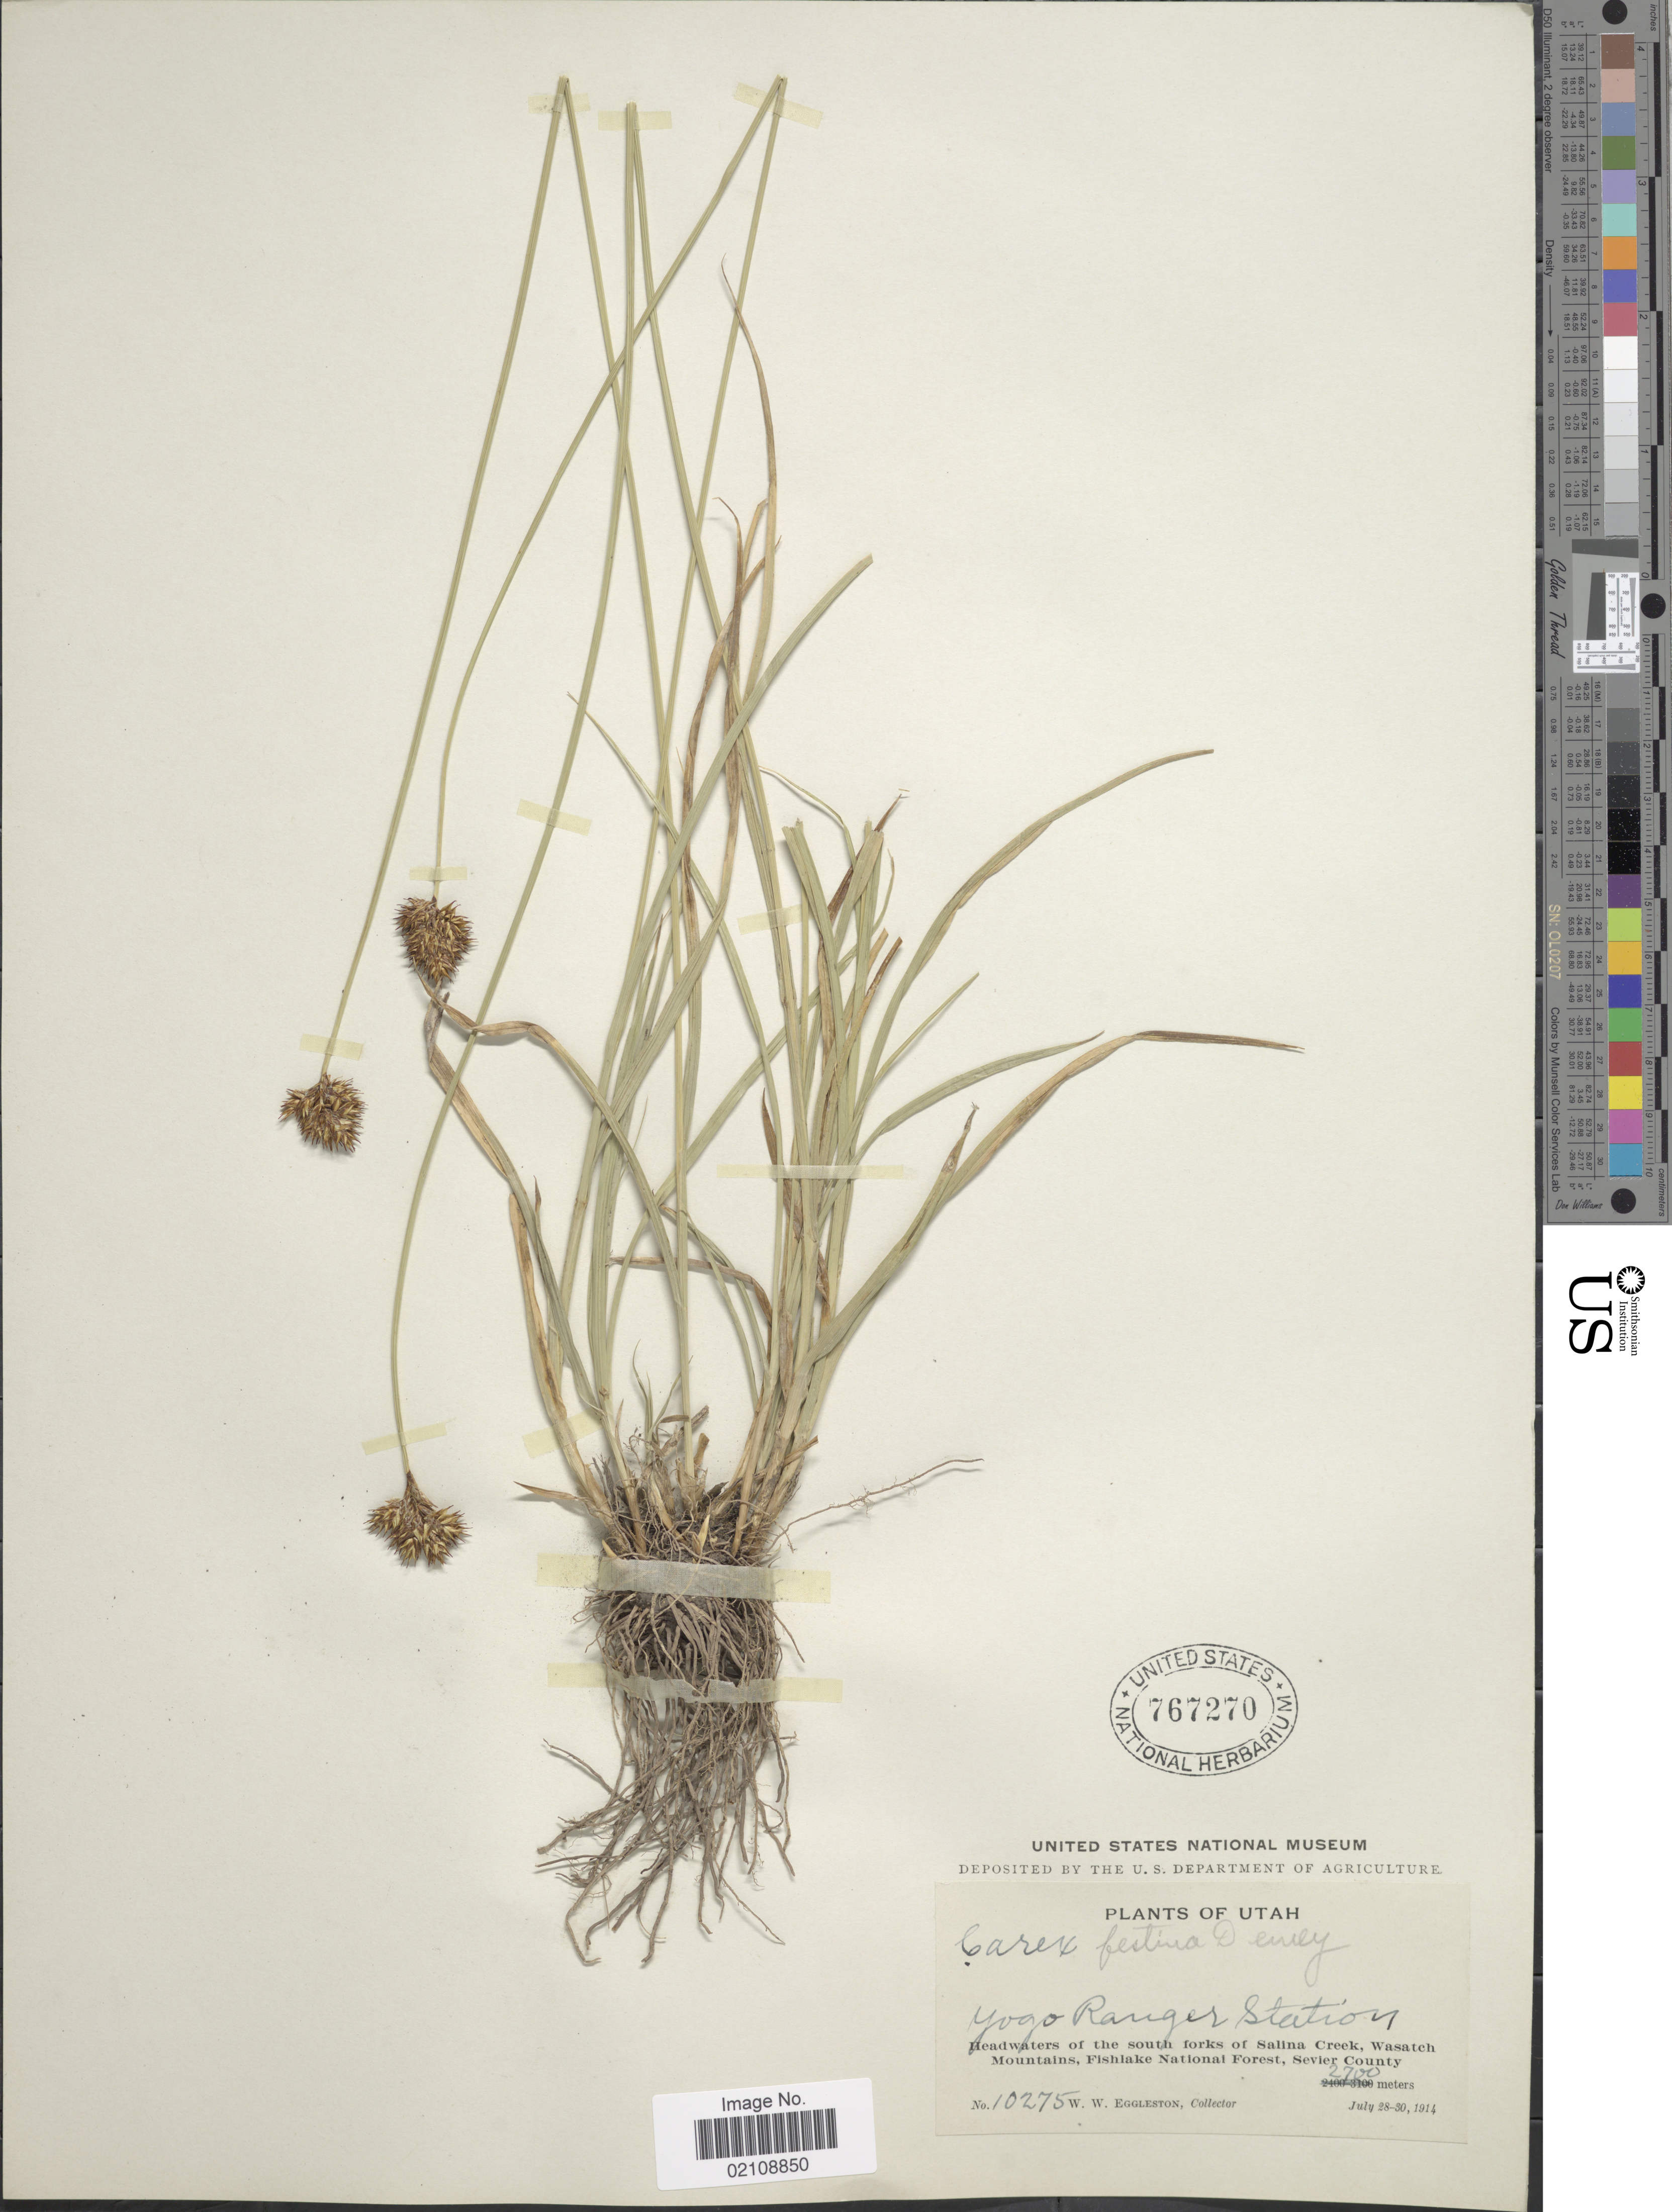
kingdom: Plantae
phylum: Tracheophyta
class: Liliopsida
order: Poales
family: Cyperaceae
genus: Carex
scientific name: Carex microptera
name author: Mack.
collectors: W. W. Eggleston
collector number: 10275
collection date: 1914-07-28/1914-07-30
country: United States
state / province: Utah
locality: Yogo Ranger Station, Headwaters of the south forks of Salina Creek, Wasatch Mountains, Fishlake National Forest, Sevier County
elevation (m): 2700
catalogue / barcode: US 767270